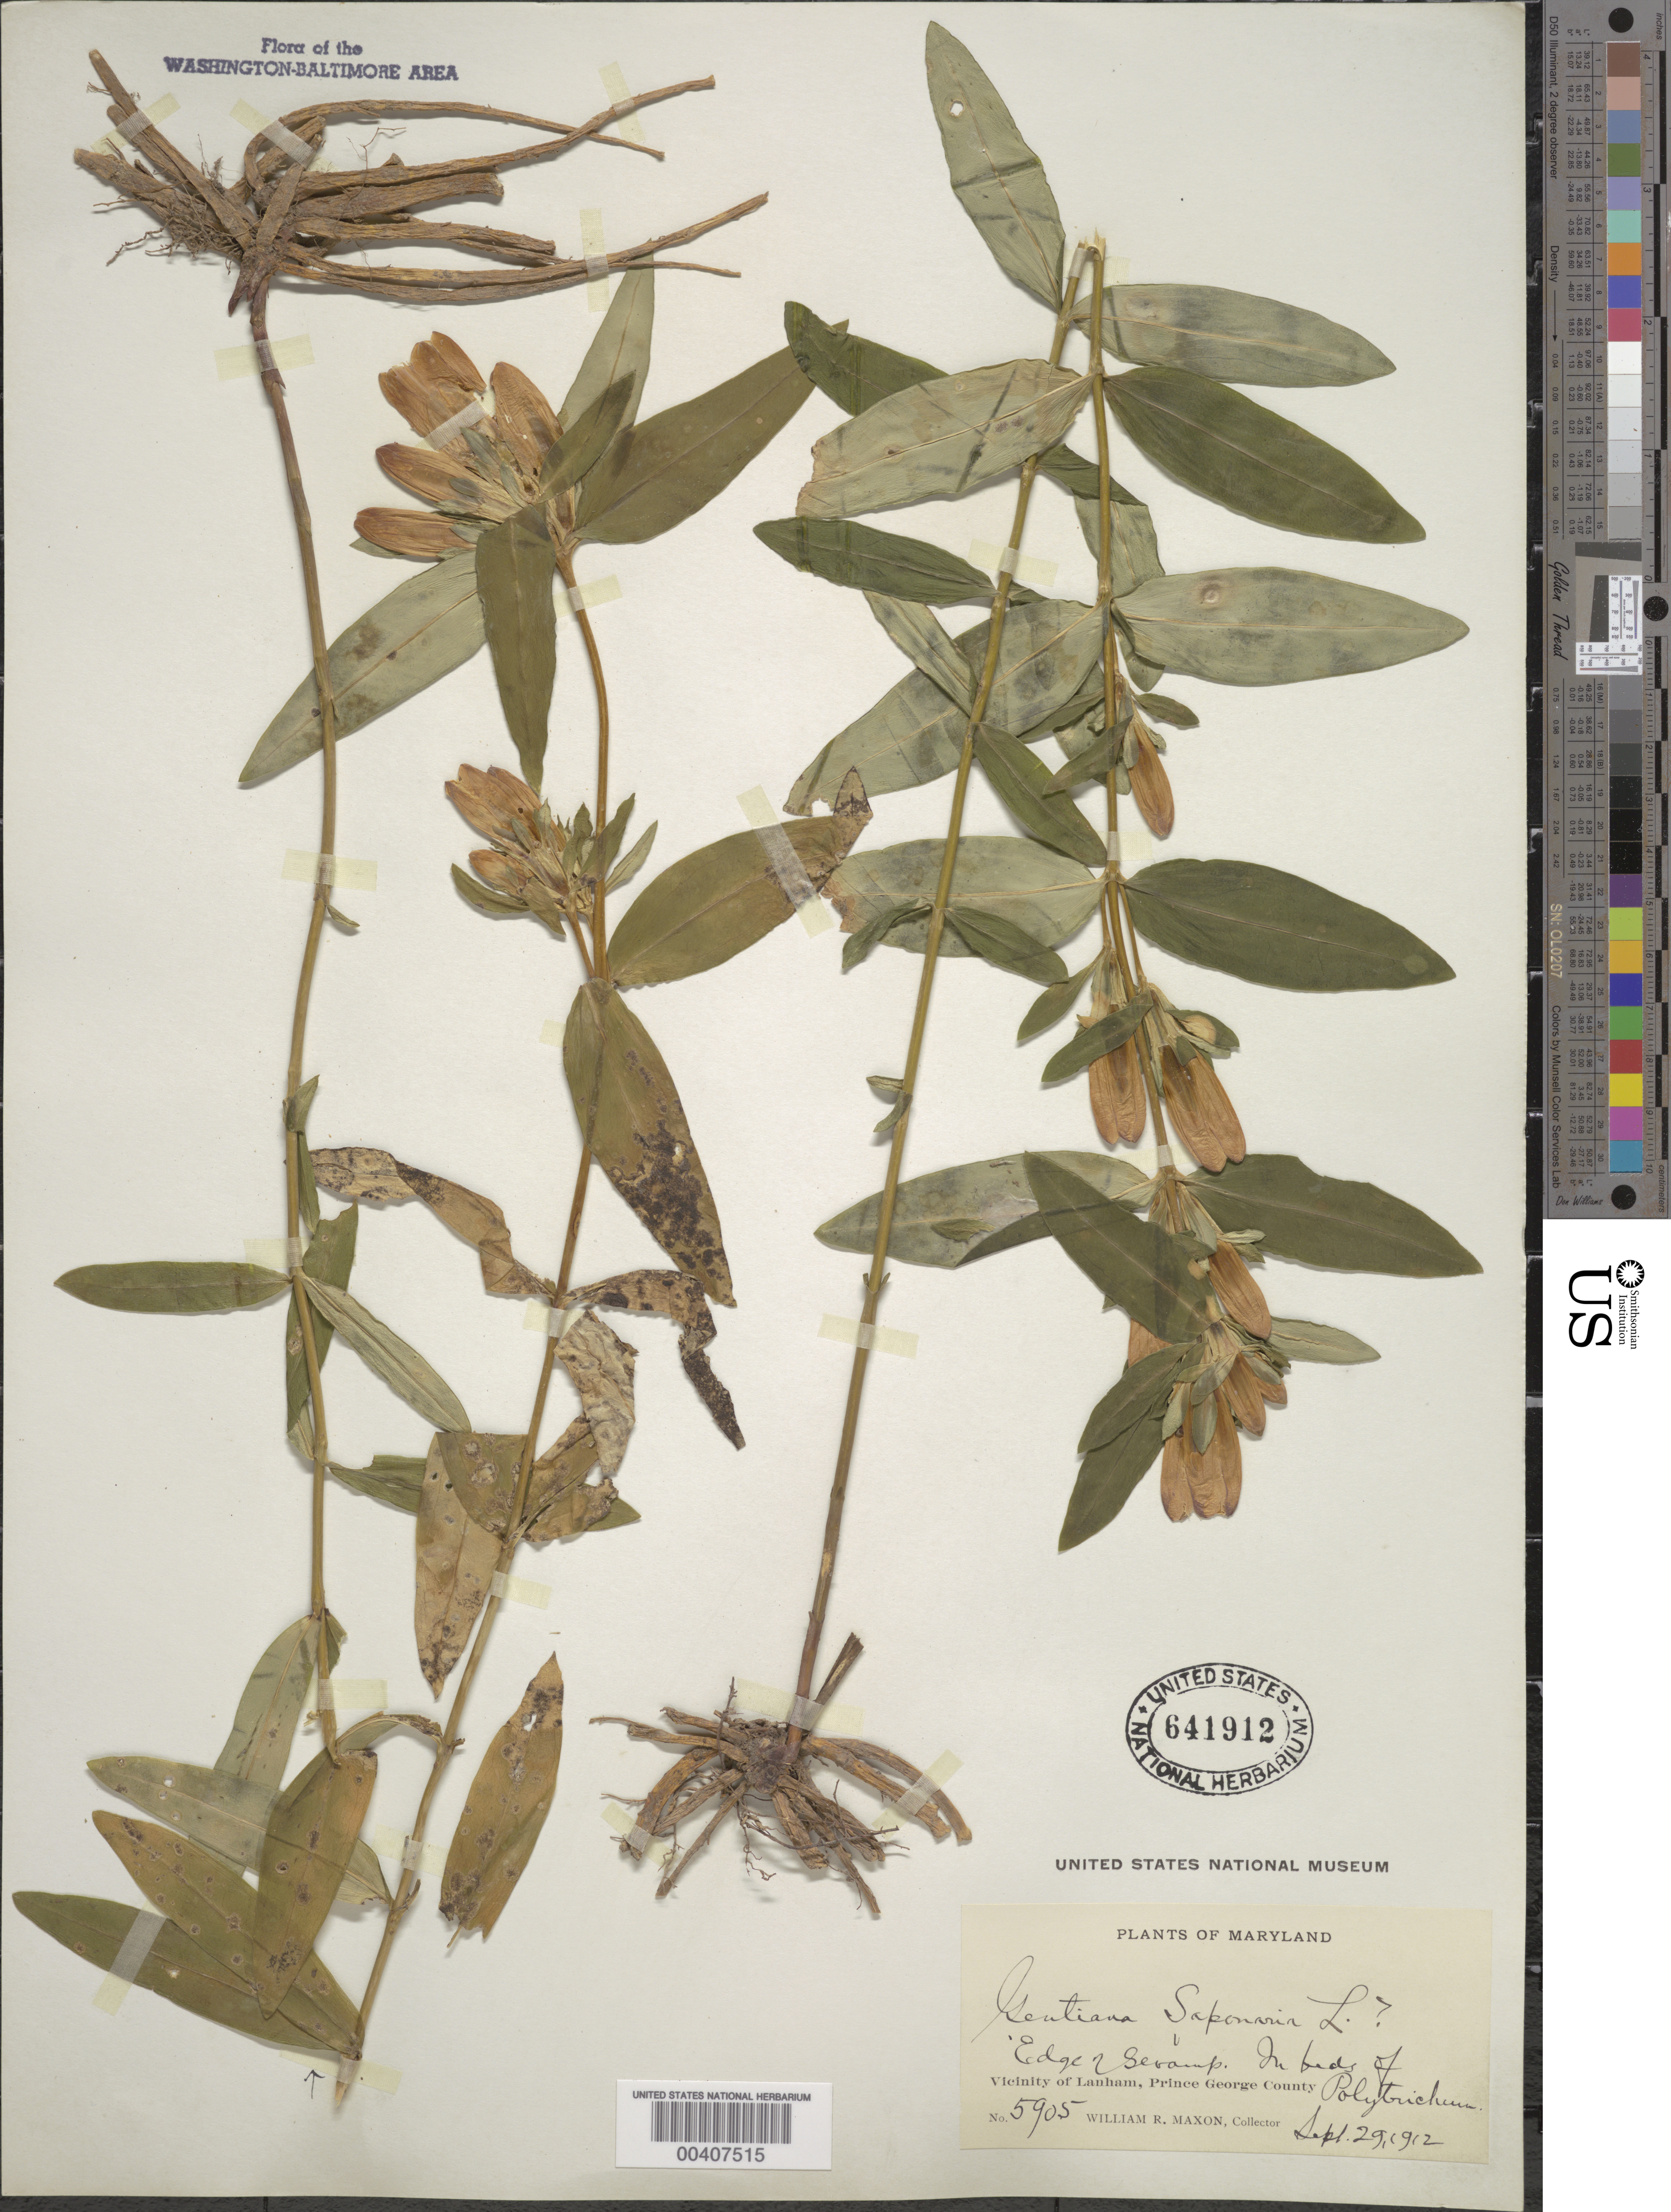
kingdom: Plantae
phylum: Tracheophyta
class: Magnoliopsida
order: Gentianales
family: Gentianaceae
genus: Gentiana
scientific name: Gentiana saponaria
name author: L.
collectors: W. R. Maxon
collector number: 5905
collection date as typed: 29 Sep 1912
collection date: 1912-09-29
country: United States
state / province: Maryland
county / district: Prince George's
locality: Vicinity of Lanham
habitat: Edge of swamp, in beds of Polytrichum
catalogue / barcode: US 641912